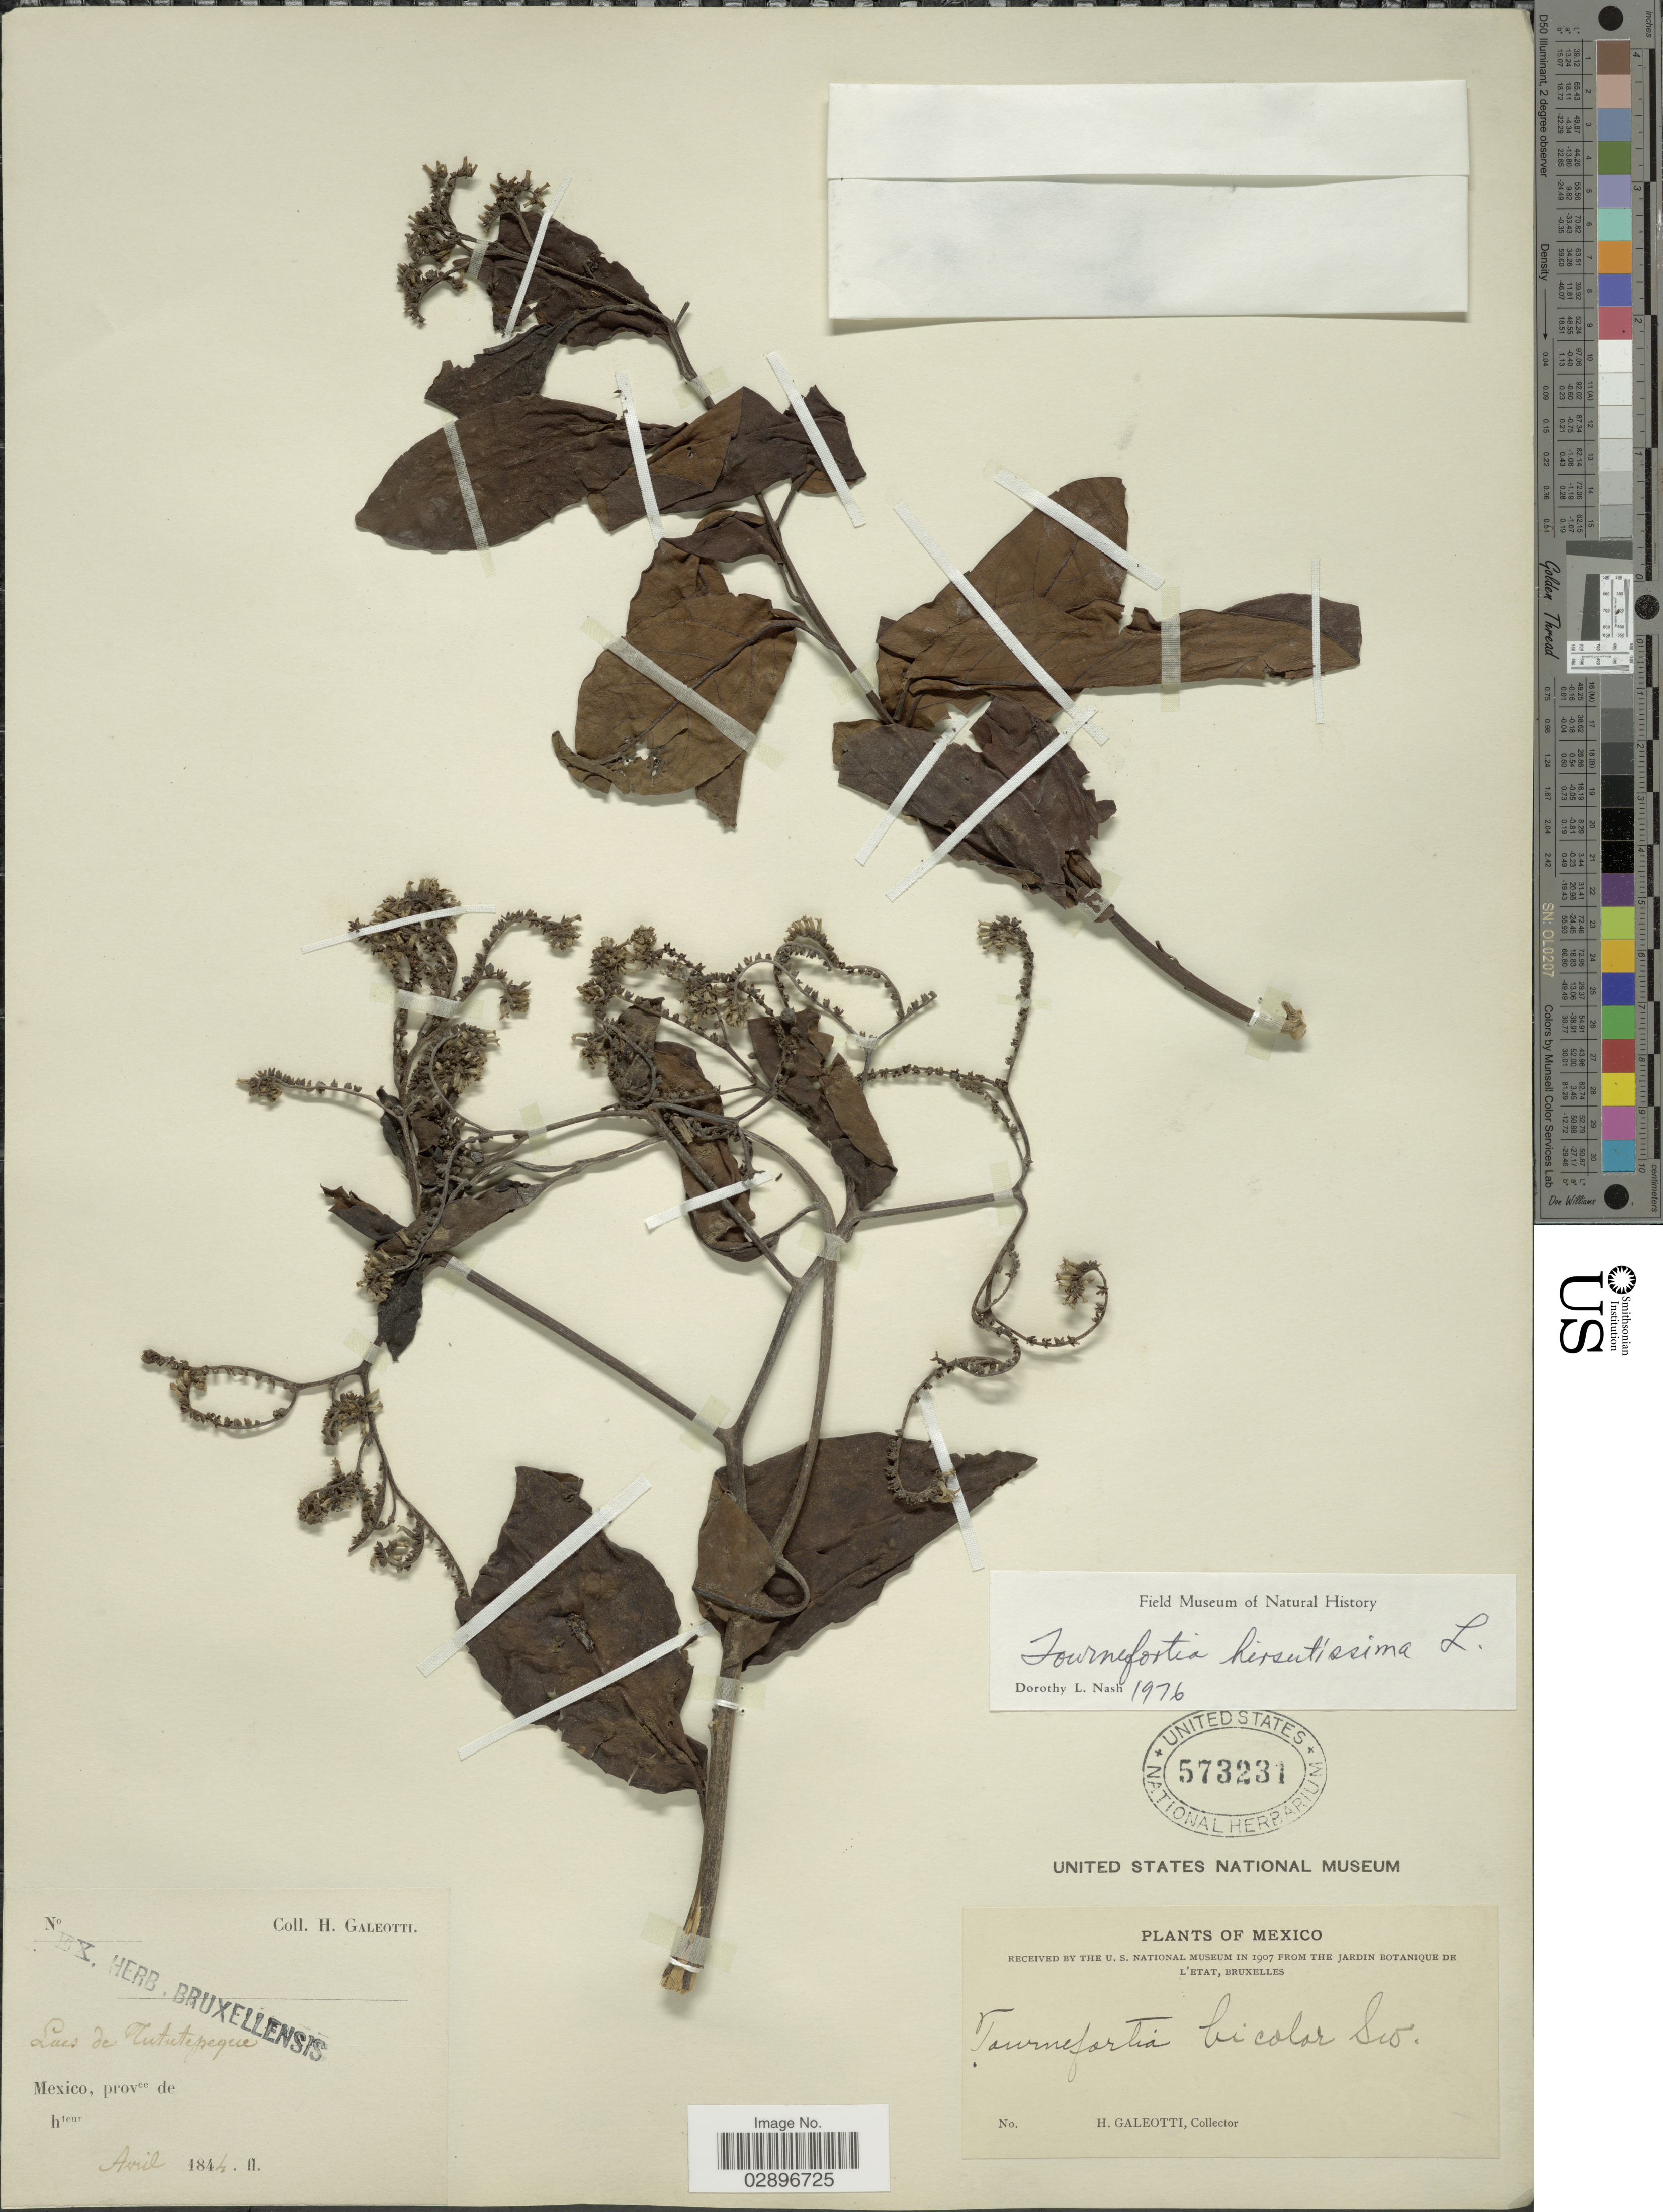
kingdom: Plantae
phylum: Tracheophyta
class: Magnoliopsida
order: Boraginales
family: Heliotropiaceae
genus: Tournefortia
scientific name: Tournefortia hirsutissima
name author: L.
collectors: H. G. Galeotti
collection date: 1844-04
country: Mexico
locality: Lacs de Tututepeque.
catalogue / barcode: US 573231